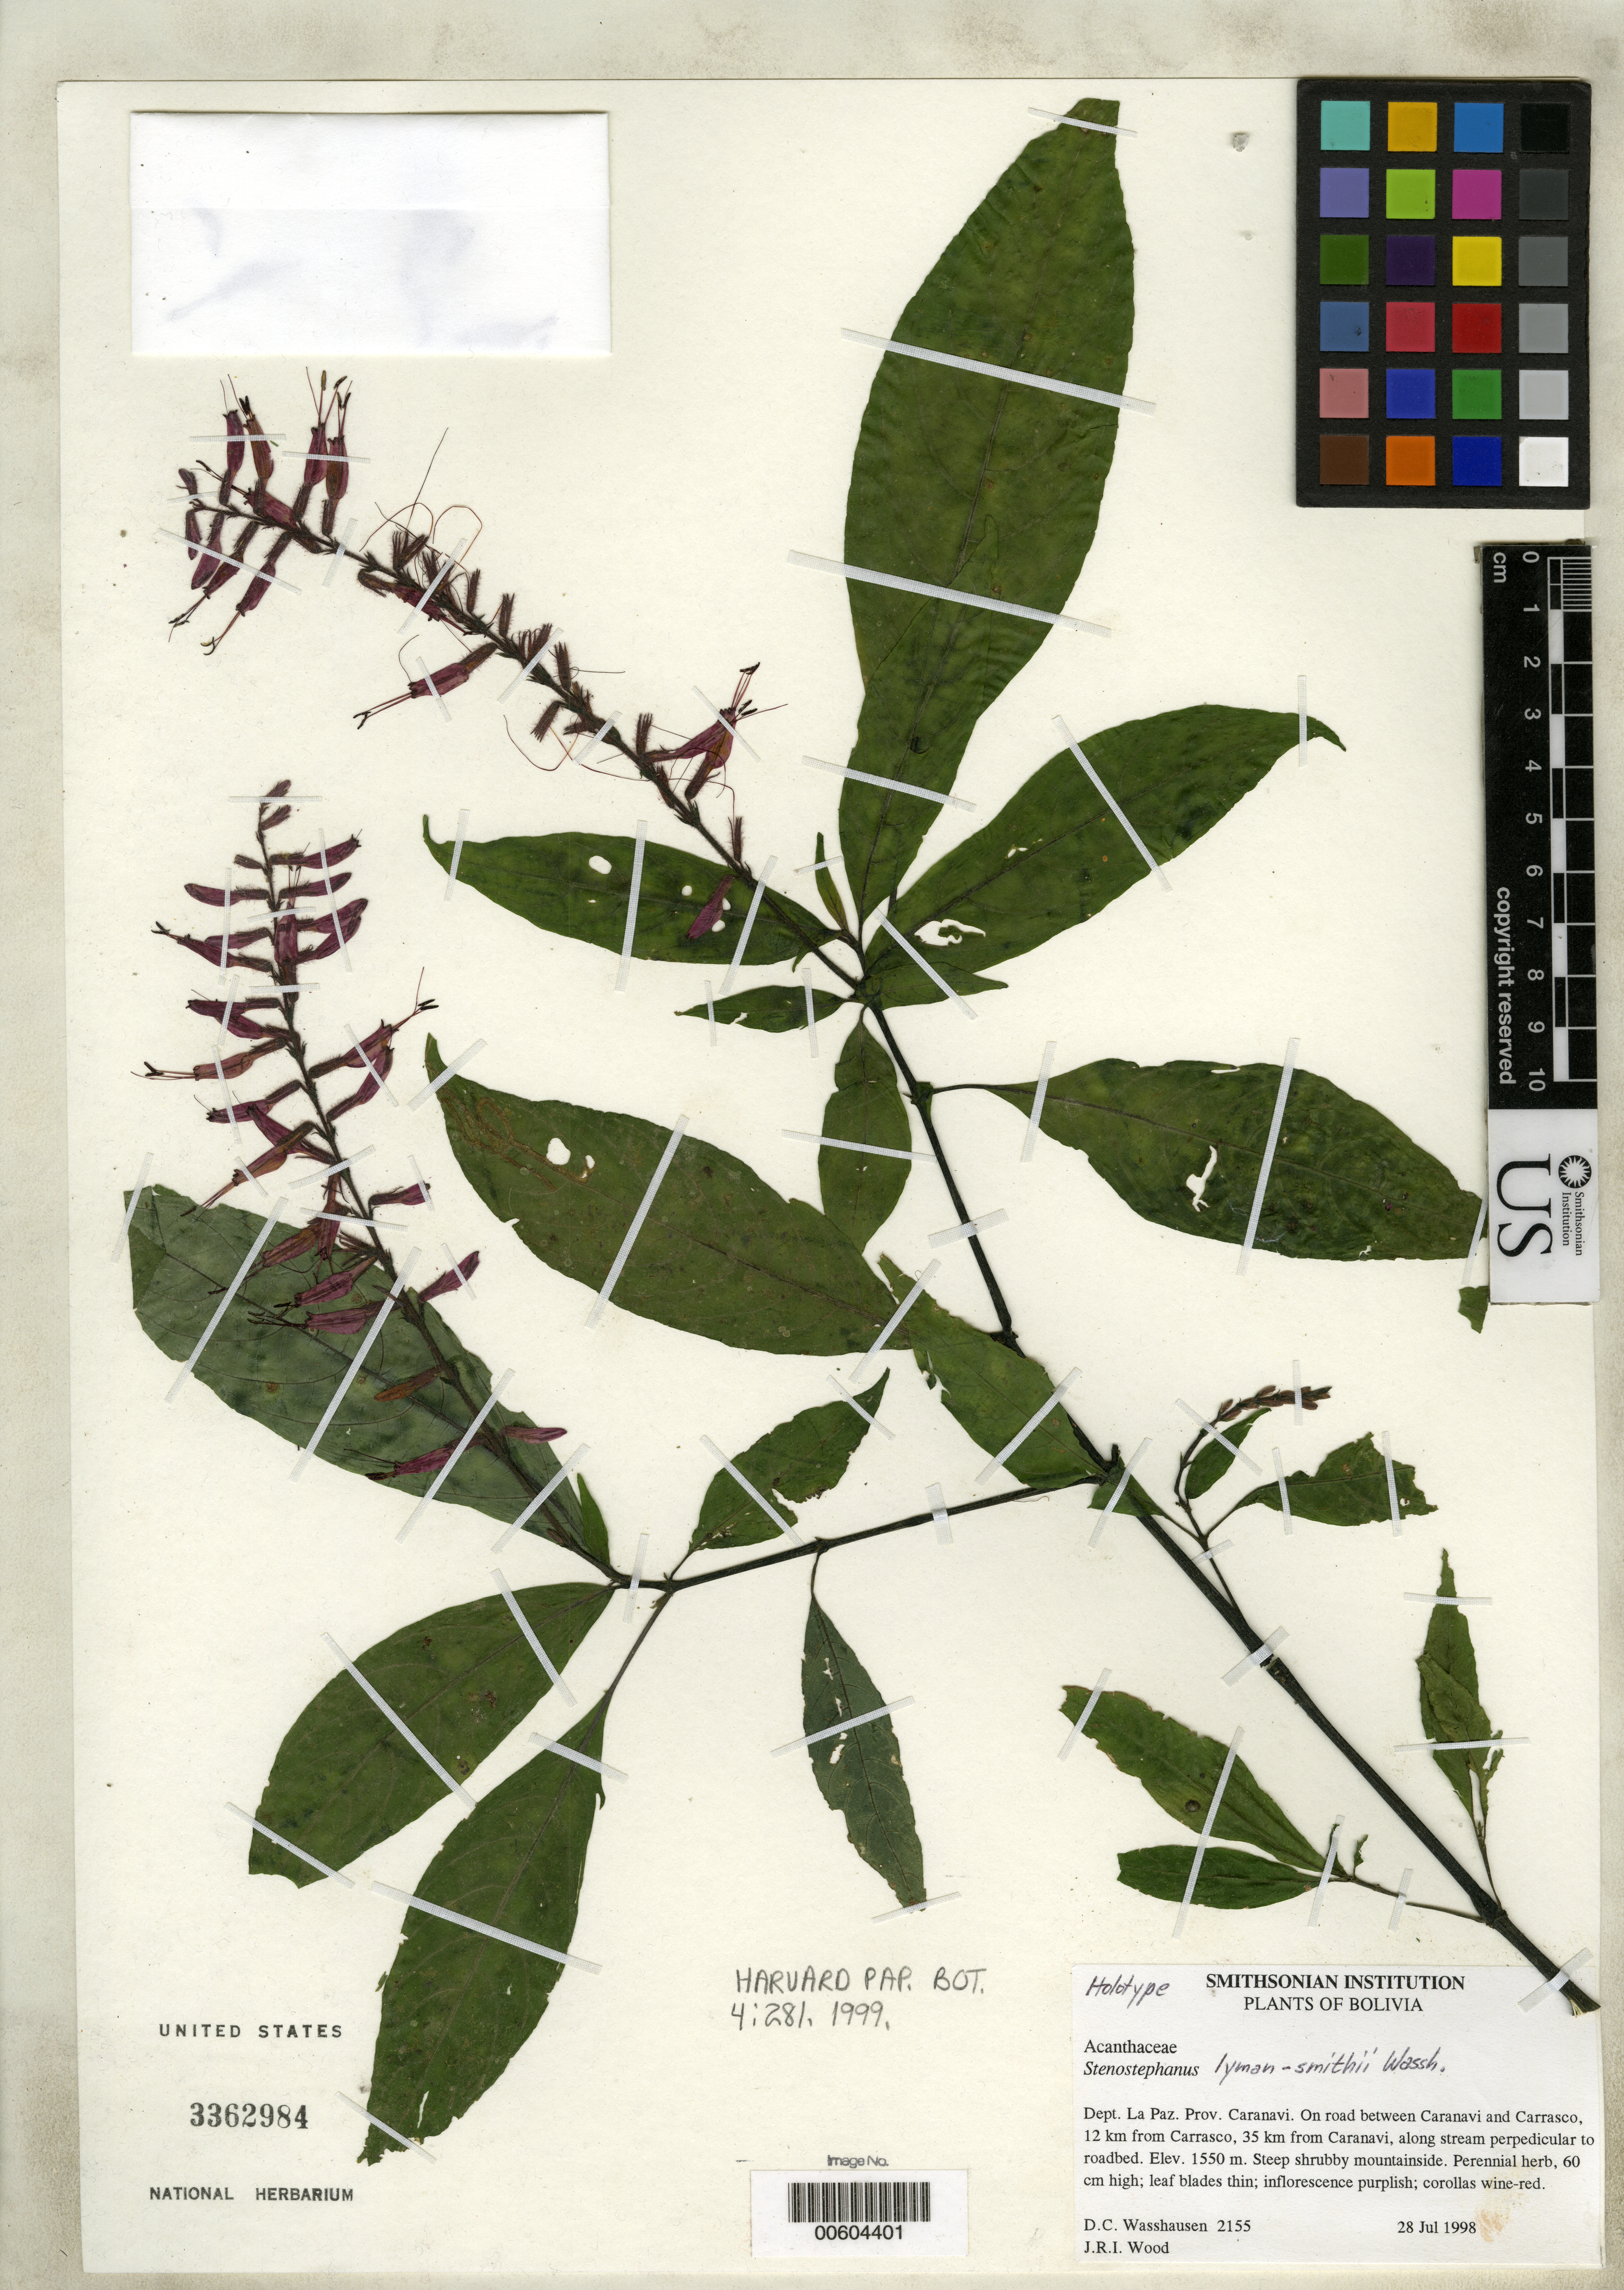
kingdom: Plantae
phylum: Tracheophyta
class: Magnoliopsida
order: Lamiales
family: Acanthaceae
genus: Stenostephanus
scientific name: Stenostephanus lyman-smithii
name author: Wassh.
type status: Holotype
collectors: D. C. Wasshausen & J. R. I. Wood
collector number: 2155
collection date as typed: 28 Jul 1998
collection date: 1998-07-28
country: Bolivia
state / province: La Paz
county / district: Caranavi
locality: Road between Caranavi & Carrasco, 12 km from Carrasco, 36 km from Caranavi.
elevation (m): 1550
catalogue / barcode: US 3362984